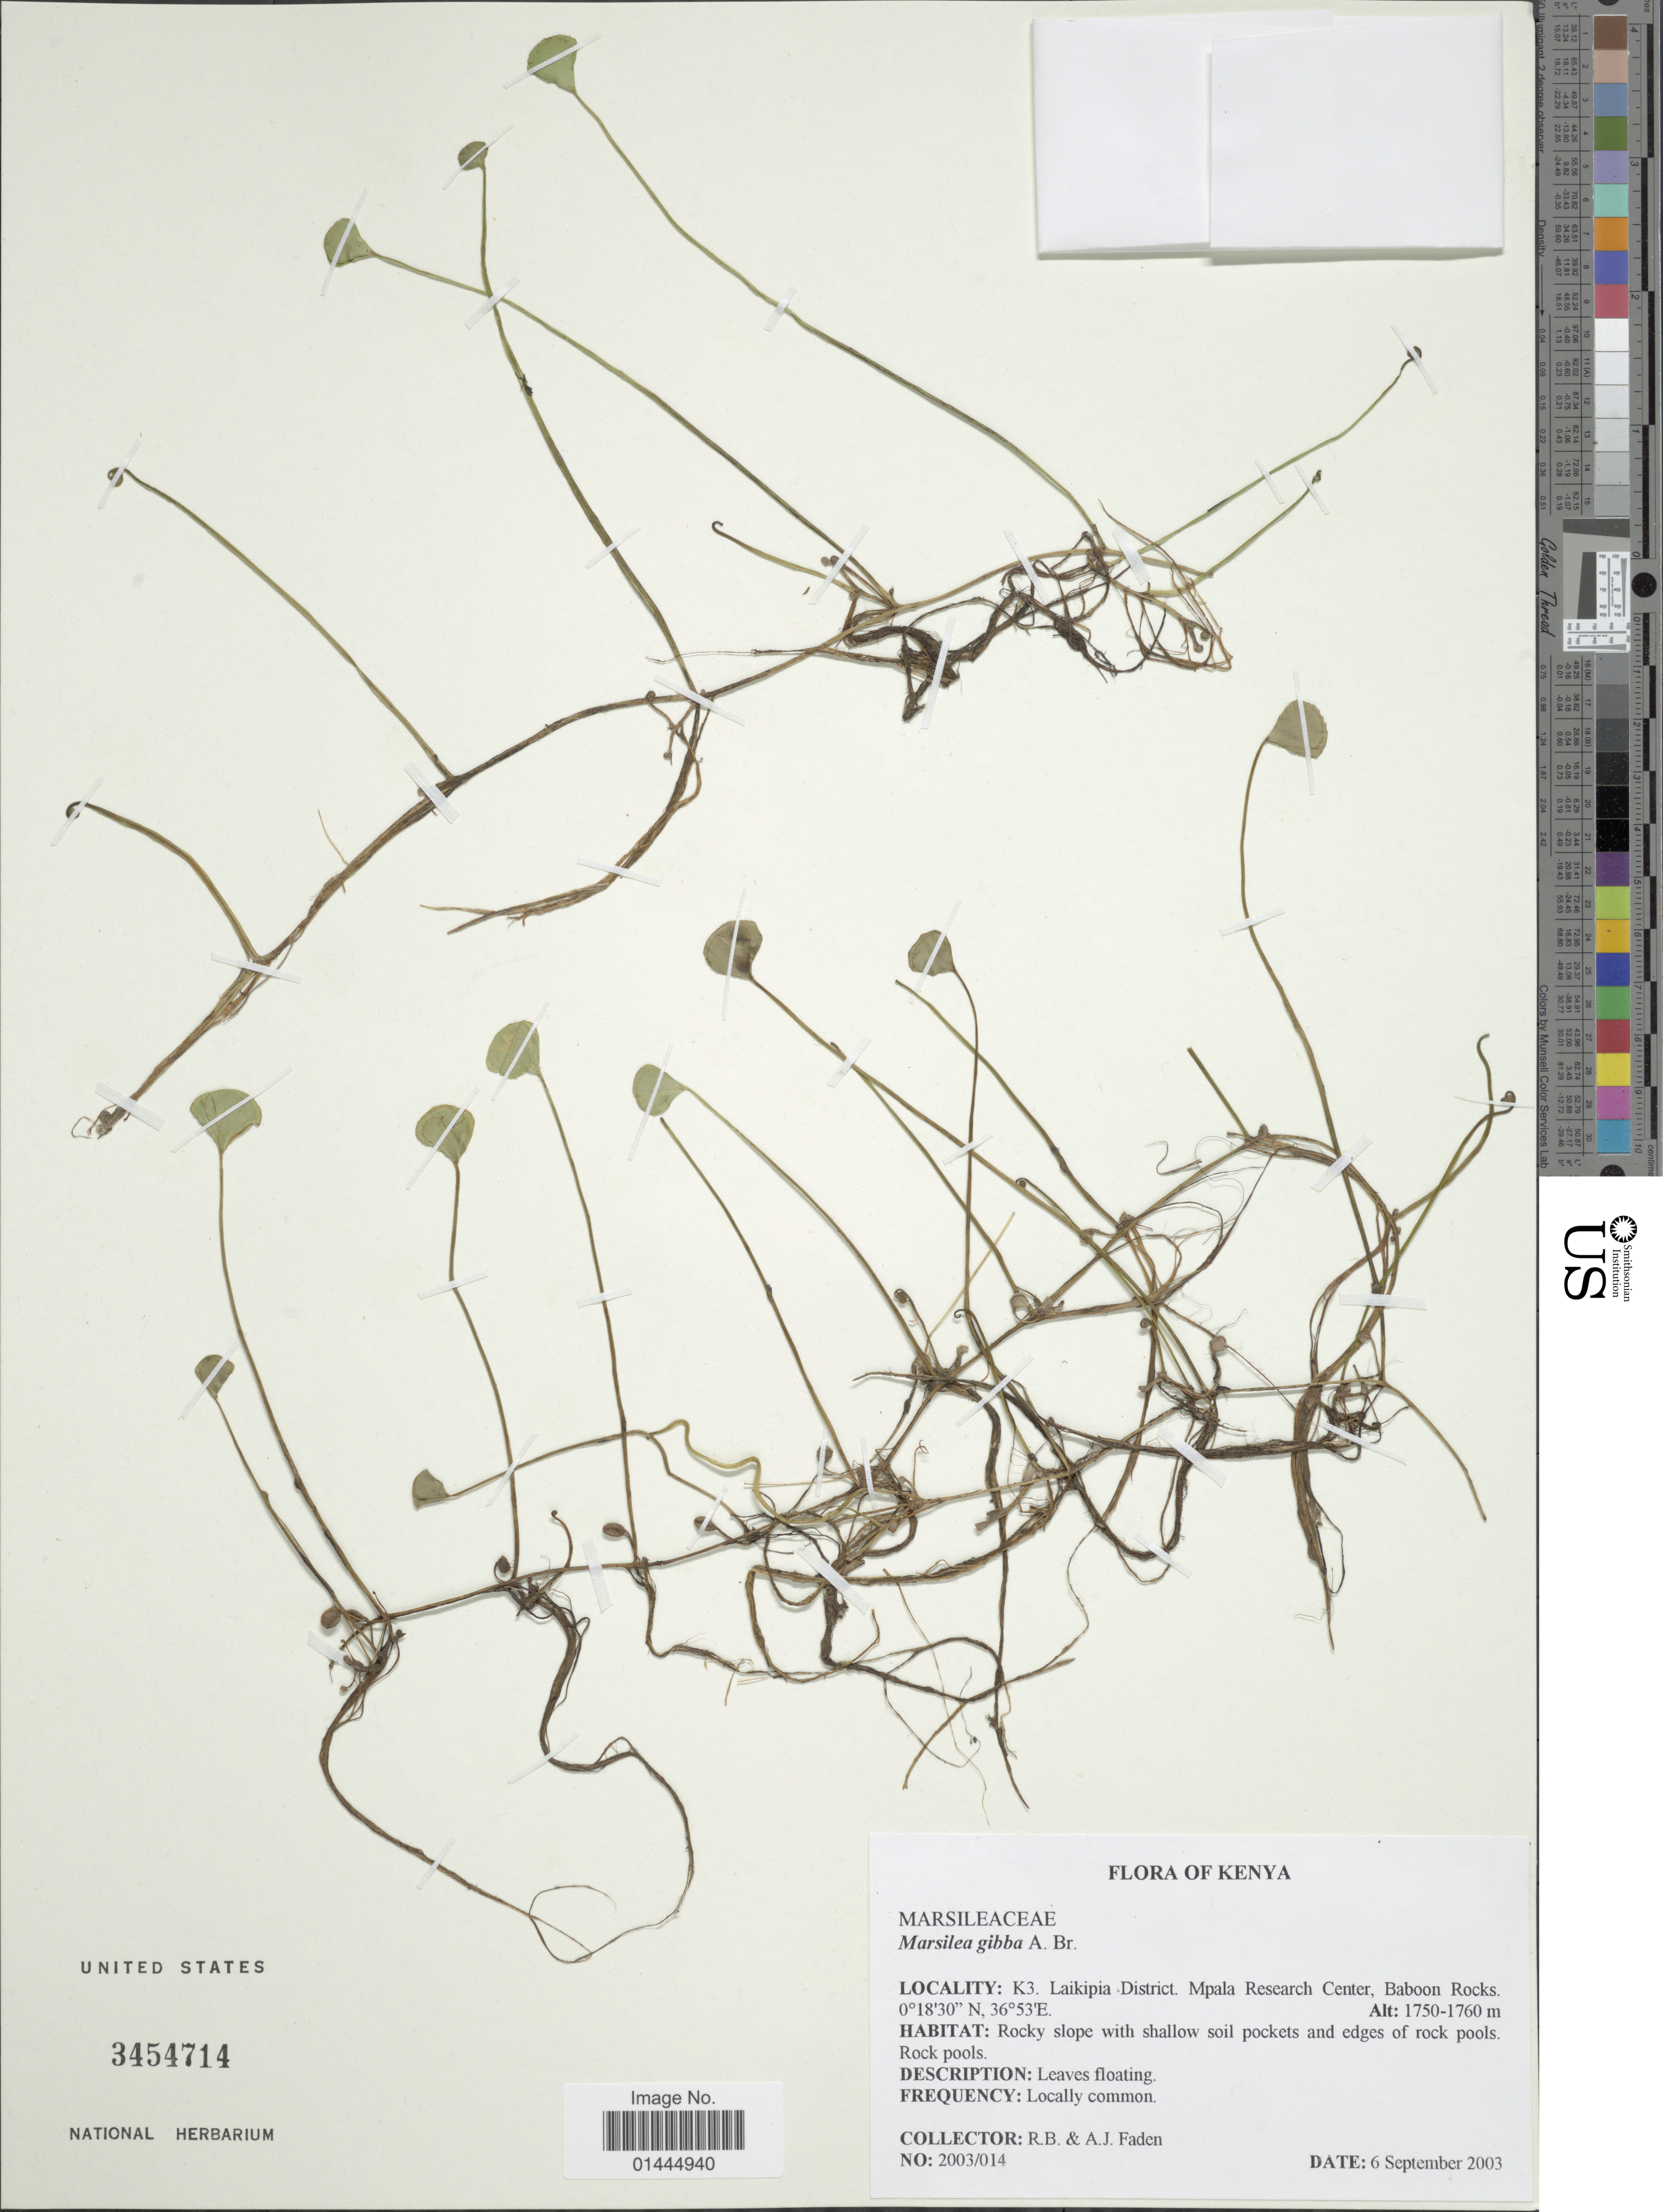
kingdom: Plantae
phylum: Tracheophyta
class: Polypodiopsida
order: Salviniales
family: Marsileaceae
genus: Marsilea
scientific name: Marsilea gibba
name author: A. Braun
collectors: R. B. Faden & A. J. Faden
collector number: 2003/014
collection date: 2003-09-06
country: Kenya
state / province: Laikipia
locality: K3, Mpala Research Center, Baboon Rocks, rocky slope and edges of rock pools.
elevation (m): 1750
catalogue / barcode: US 3454714